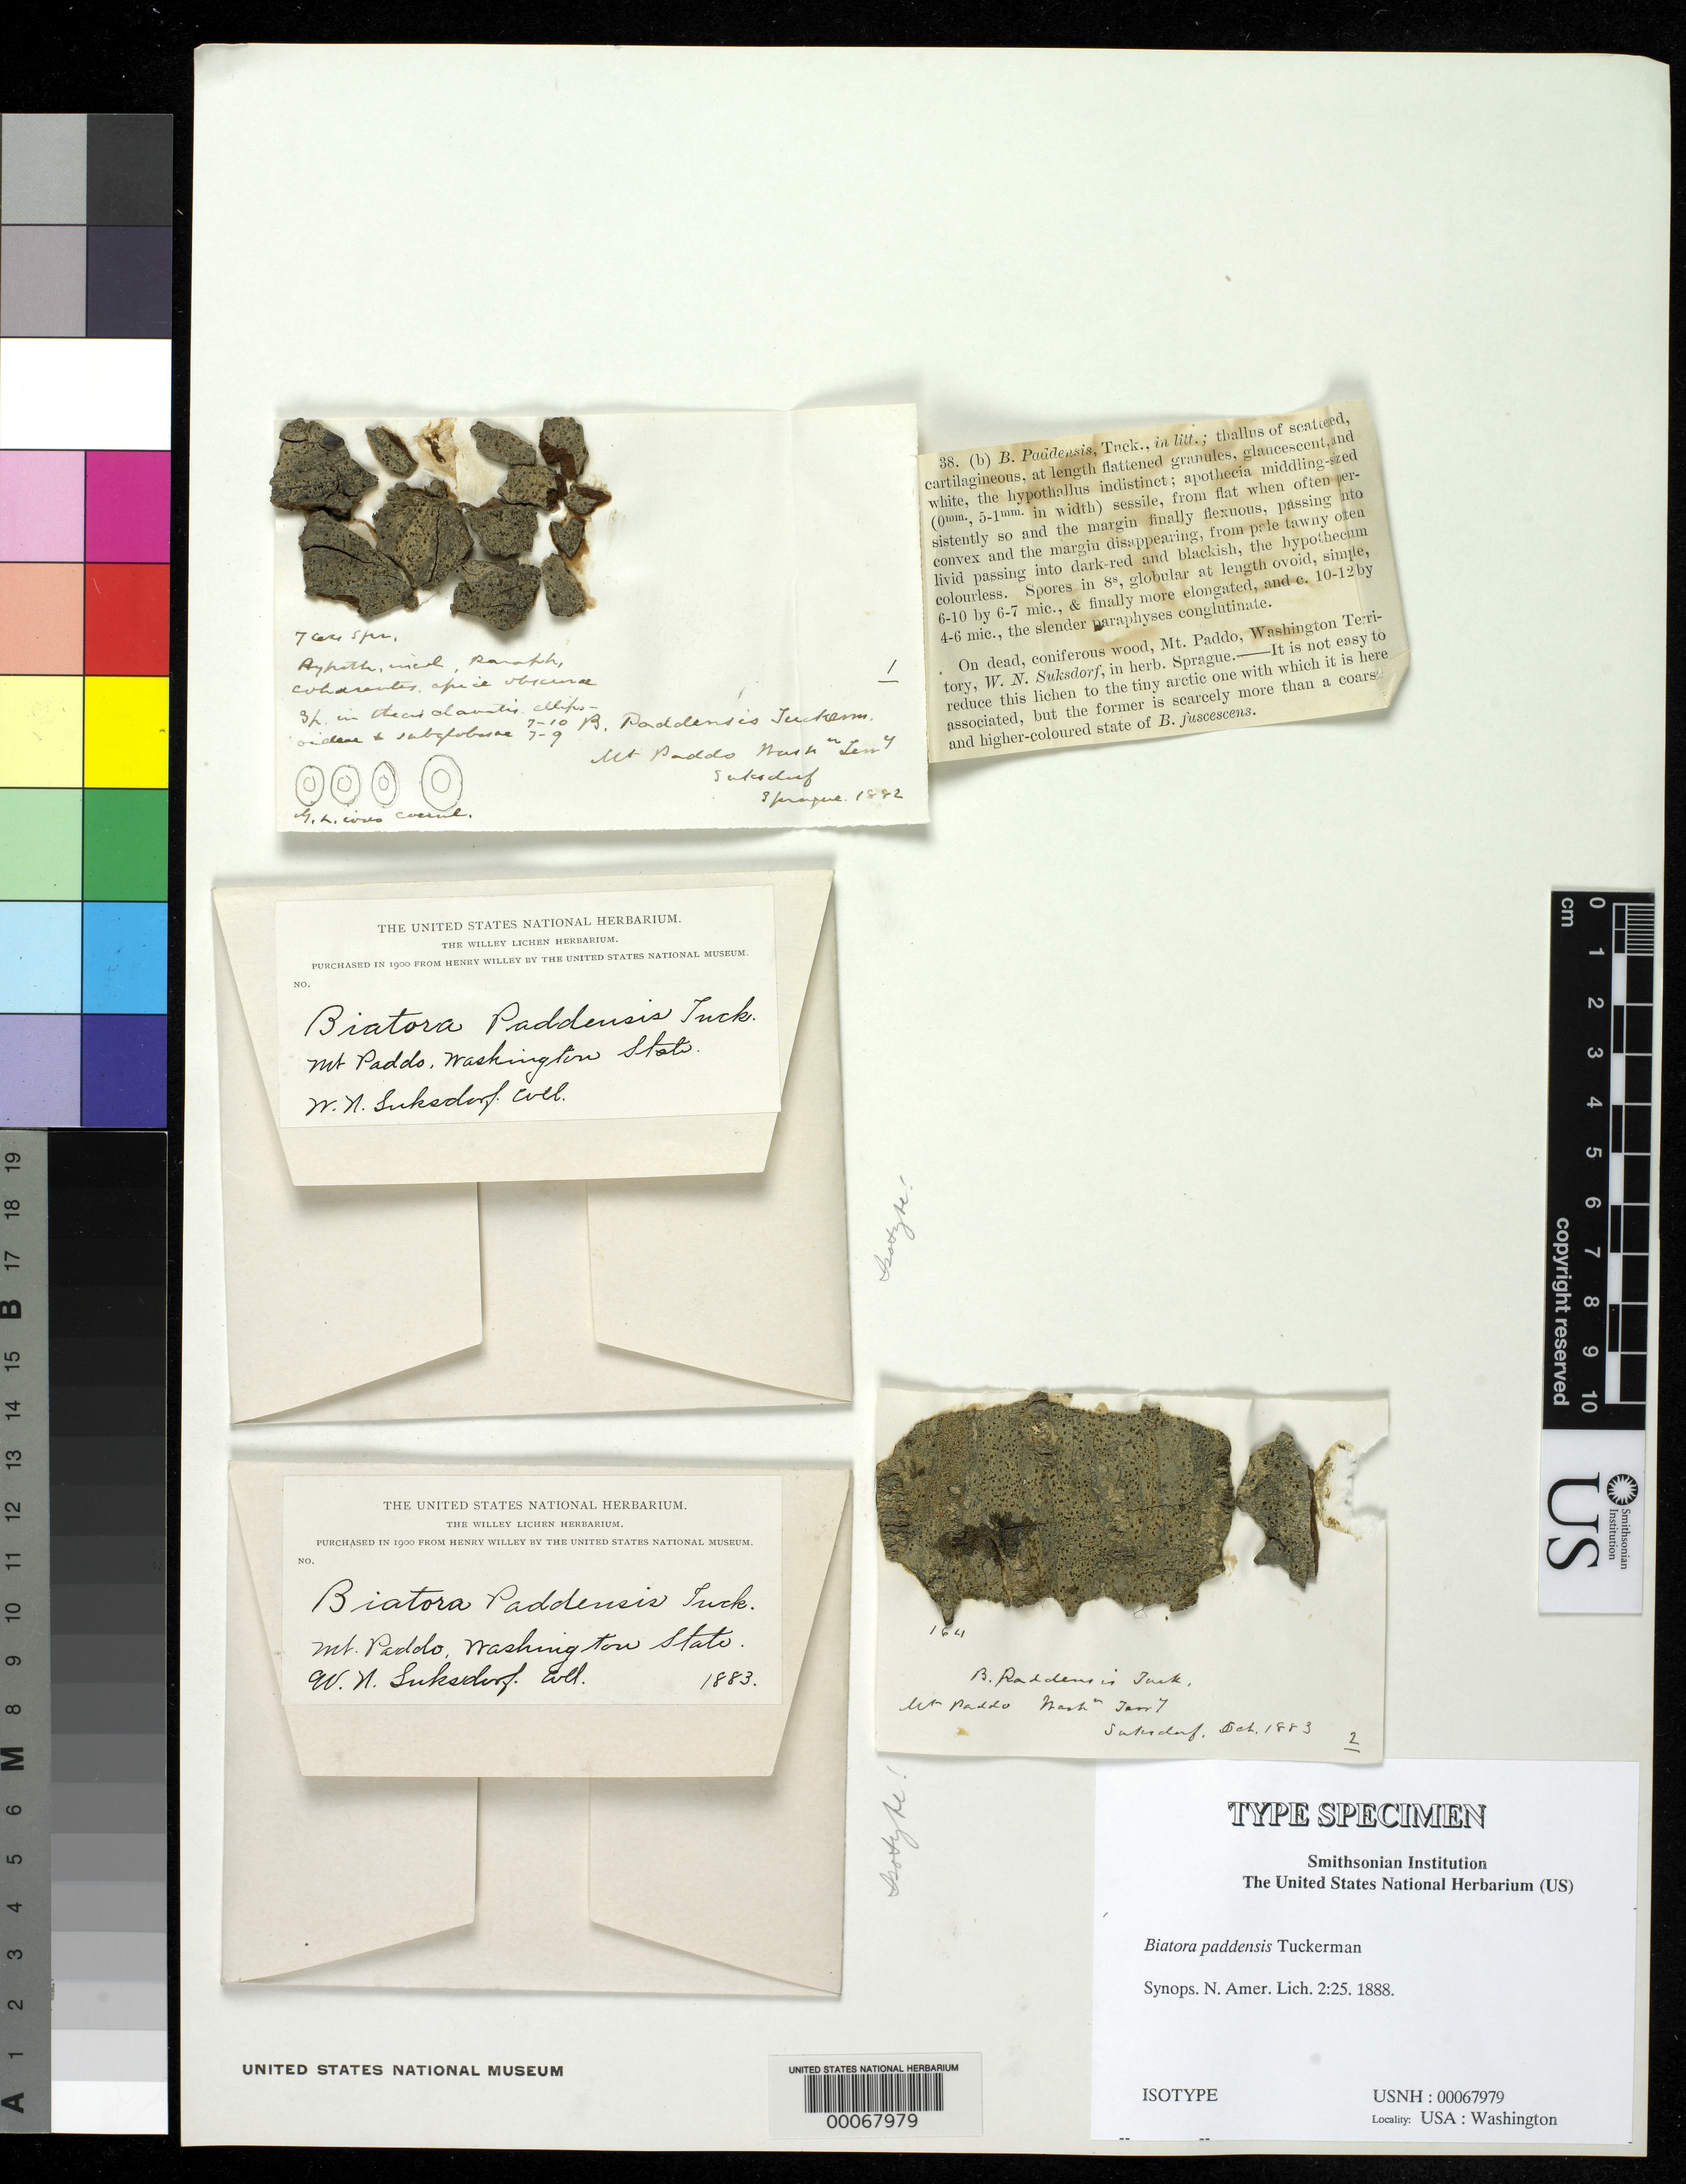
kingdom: Fungi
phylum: Ascomycota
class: Lecanoromycetes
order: Lecanorales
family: Ramalinaceae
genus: Biatora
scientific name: Biatora paddensis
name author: Tuck.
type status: Isotype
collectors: W. N. Suksdorf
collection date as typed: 1883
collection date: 1883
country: United States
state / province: Washington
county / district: Skamania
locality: Mt. Paddo.